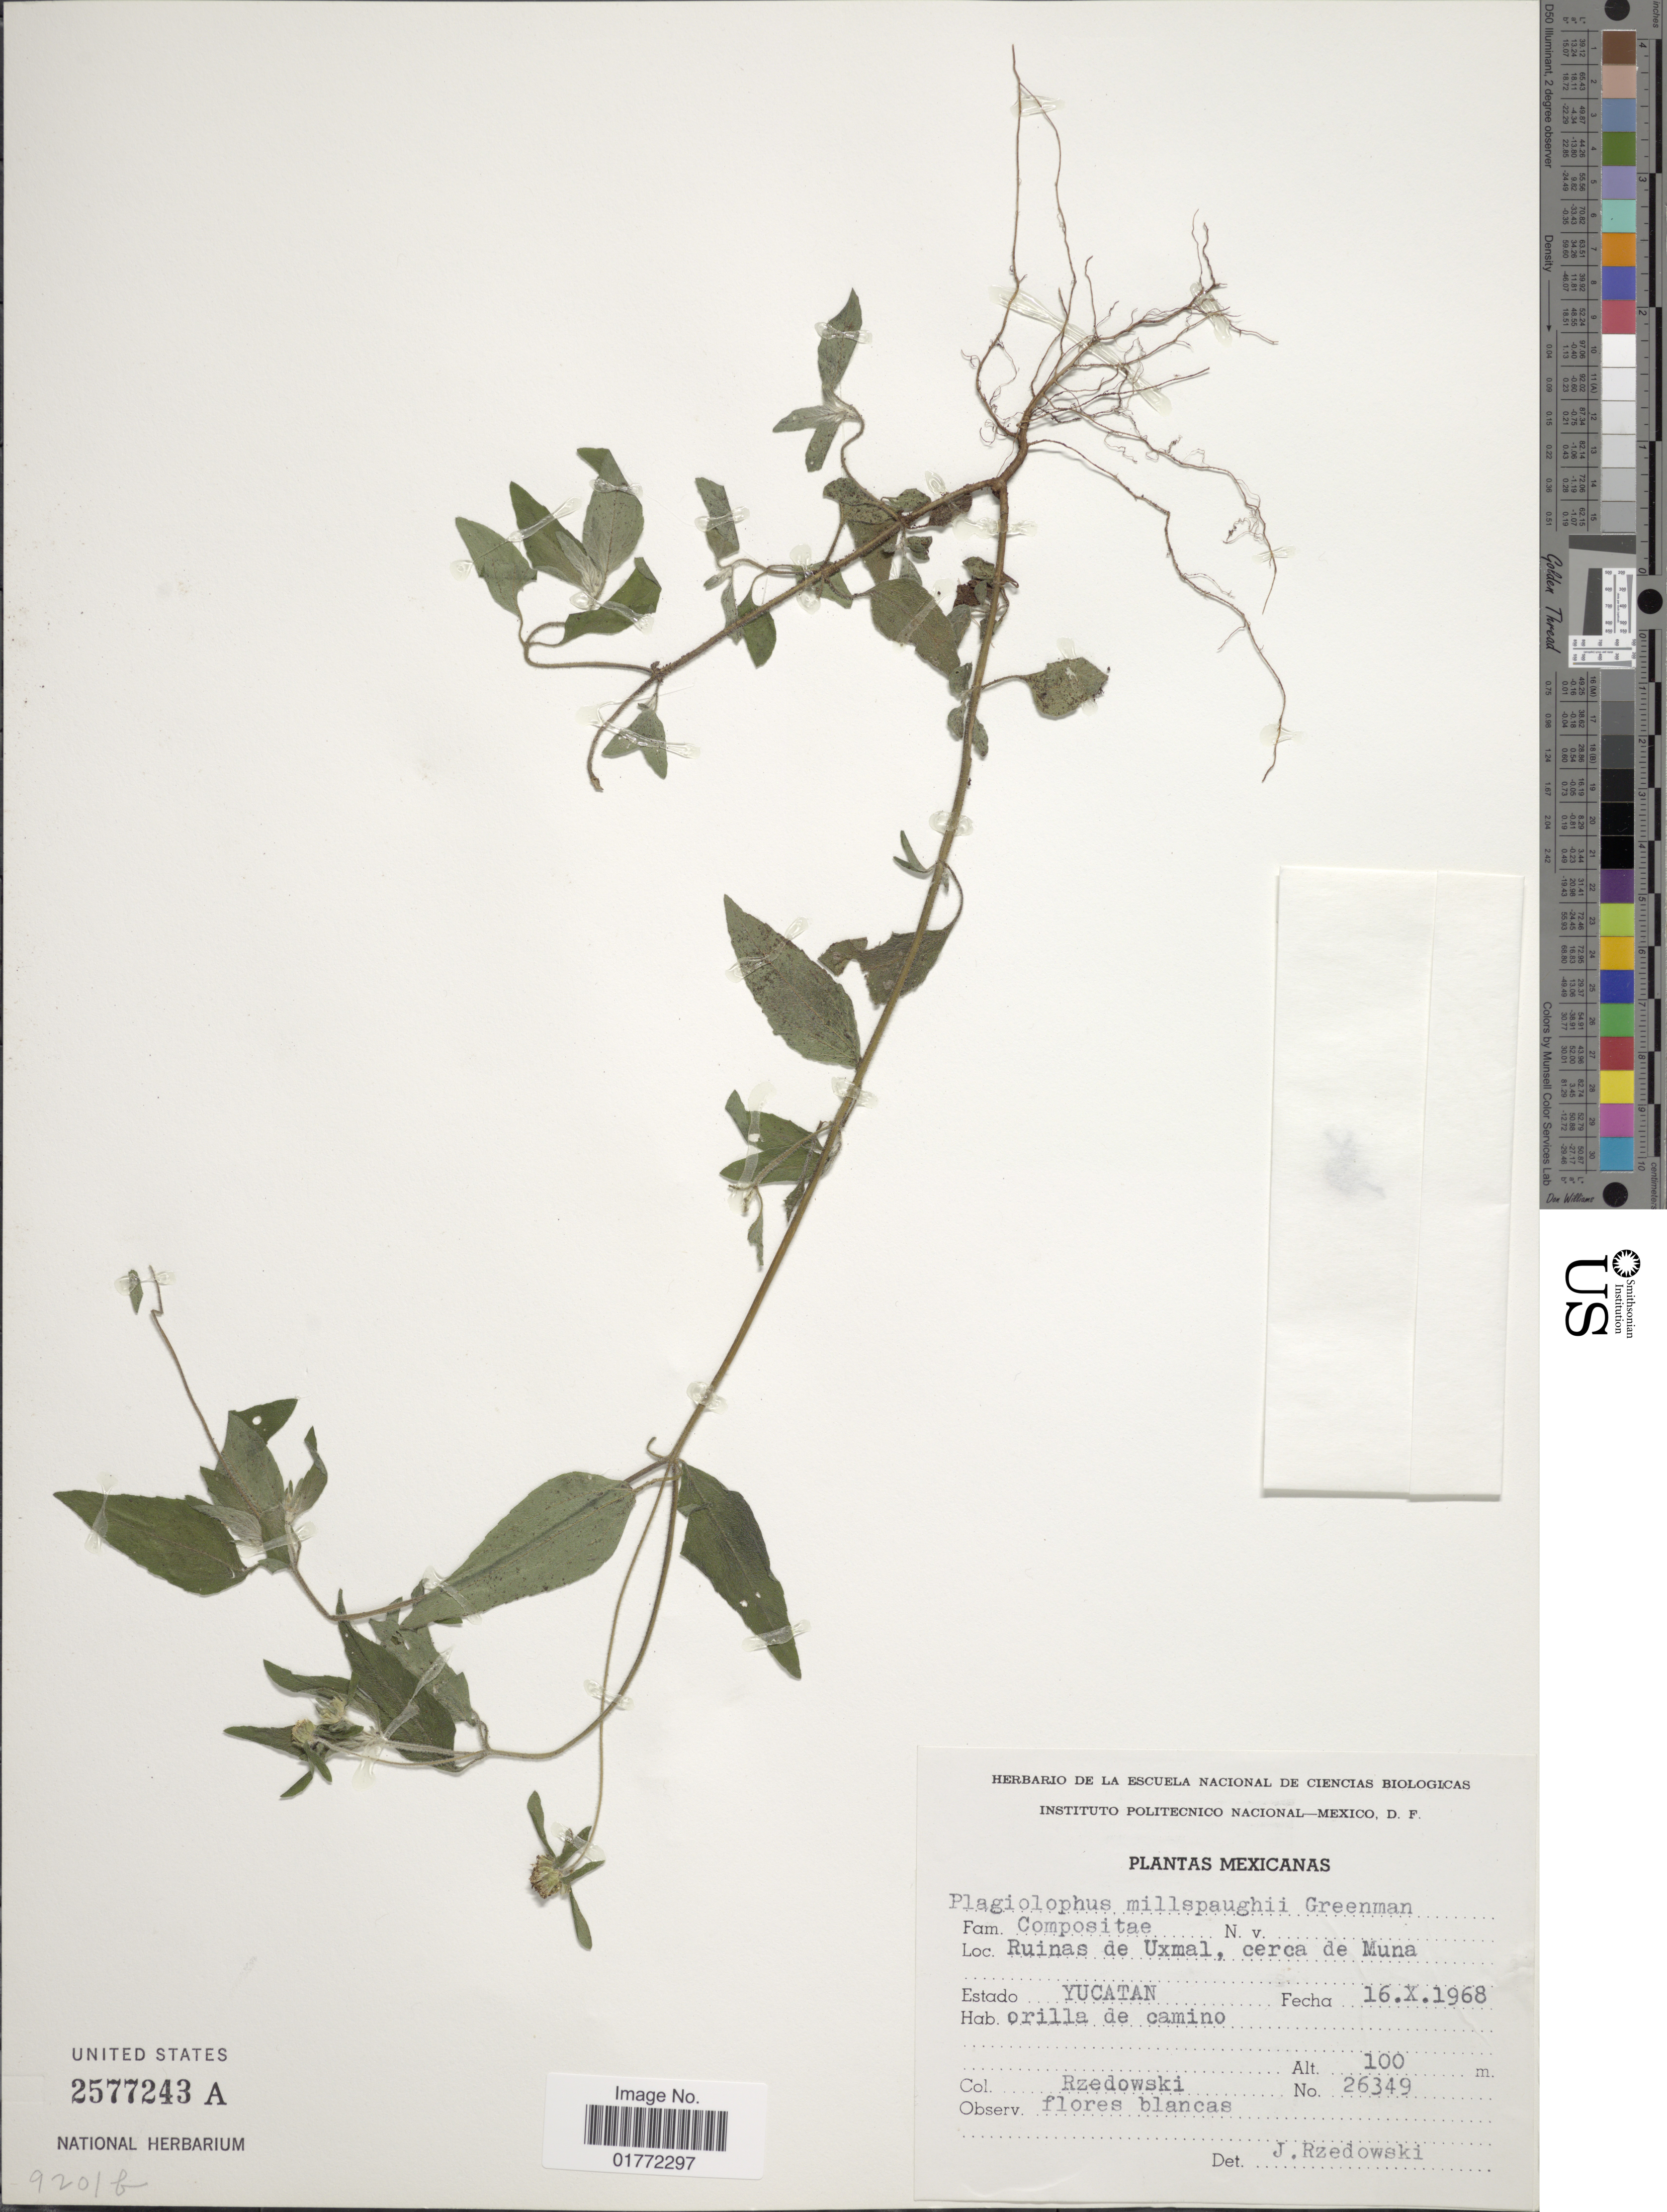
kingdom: Plantae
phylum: Tracheophyta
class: Magnoliopsida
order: Asterales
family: Asteraceae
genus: Plagiolophus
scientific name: Plagiolophus millspaughii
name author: Greenm.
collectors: Rzedowski, --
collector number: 26349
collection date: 1968-10-16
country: Mexico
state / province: Yucatán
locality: Ruinas de Uxmal, cerca de Muna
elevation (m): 100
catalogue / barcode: US 2577243A